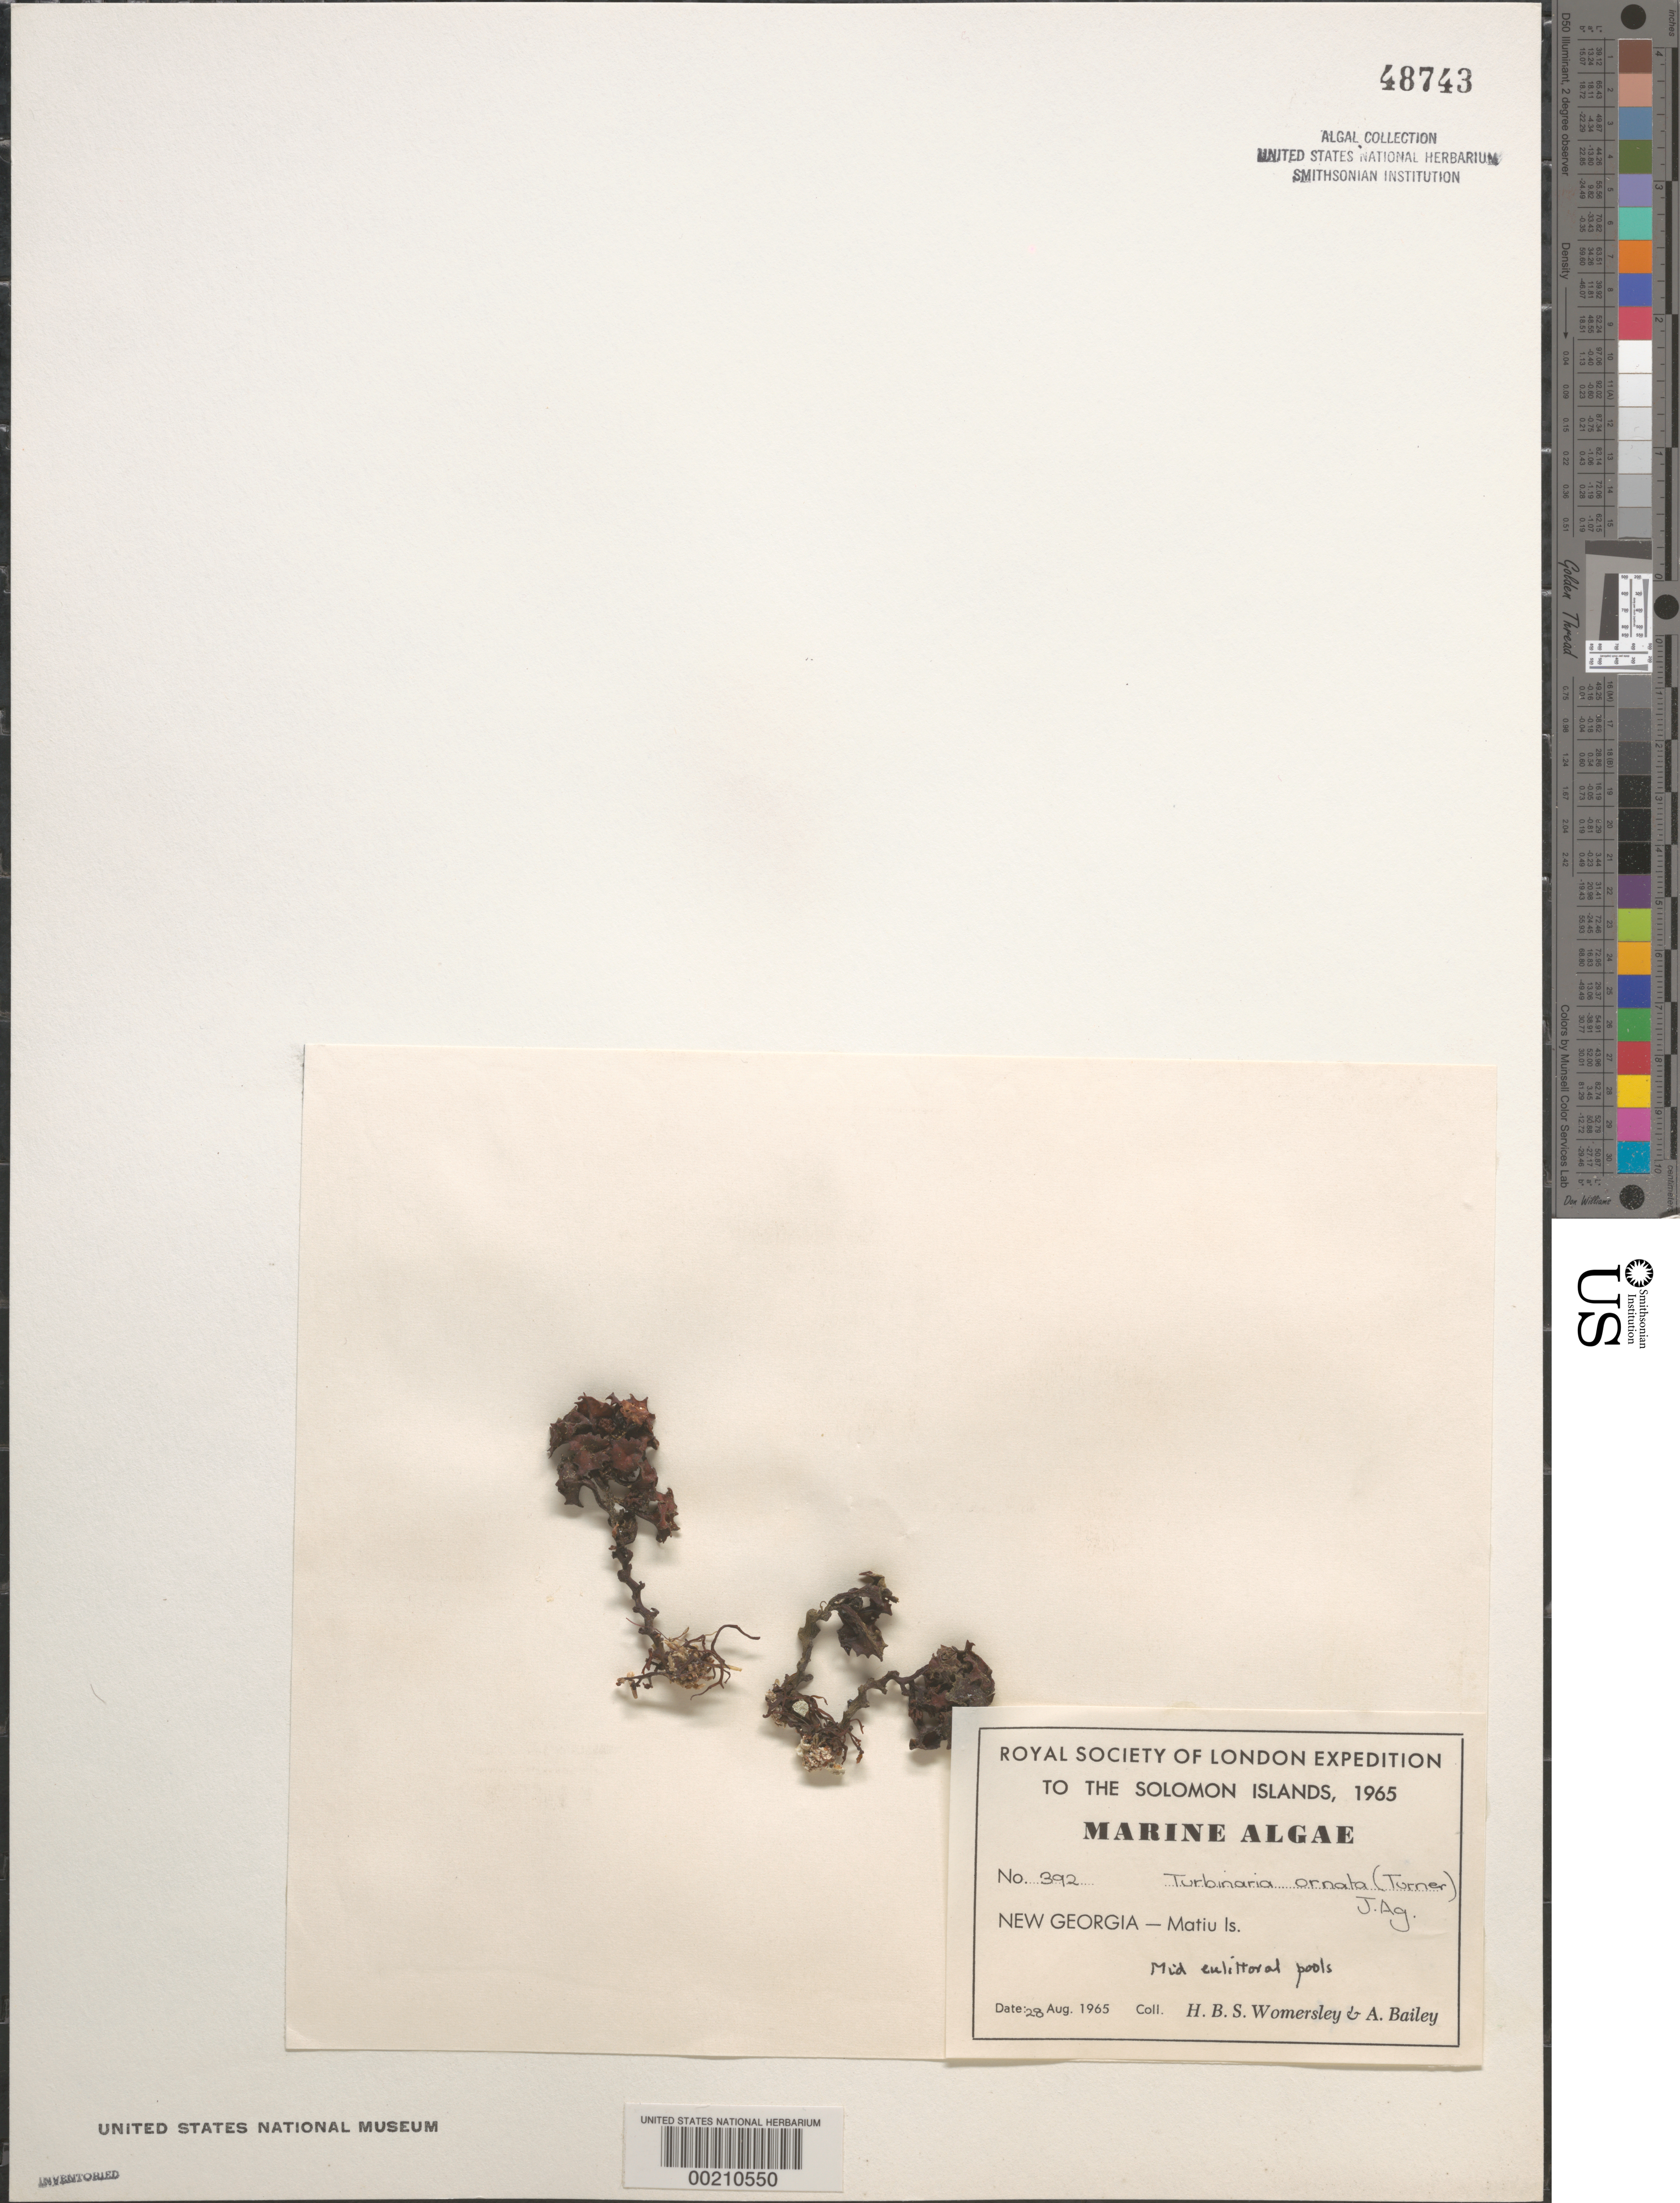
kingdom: Chromista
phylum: Ochrophyta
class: Phaeophyceae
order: Fucales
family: Sargassaceae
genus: Turbinaria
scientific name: Turbinaria ornata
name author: (Turner) J. Agardh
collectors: H. B. S. Womersley & A. Bailey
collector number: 392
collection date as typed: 28 Aug 1965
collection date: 1965-08-28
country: Solomon Islands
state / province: Western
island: Matiu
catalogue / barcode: US 48743